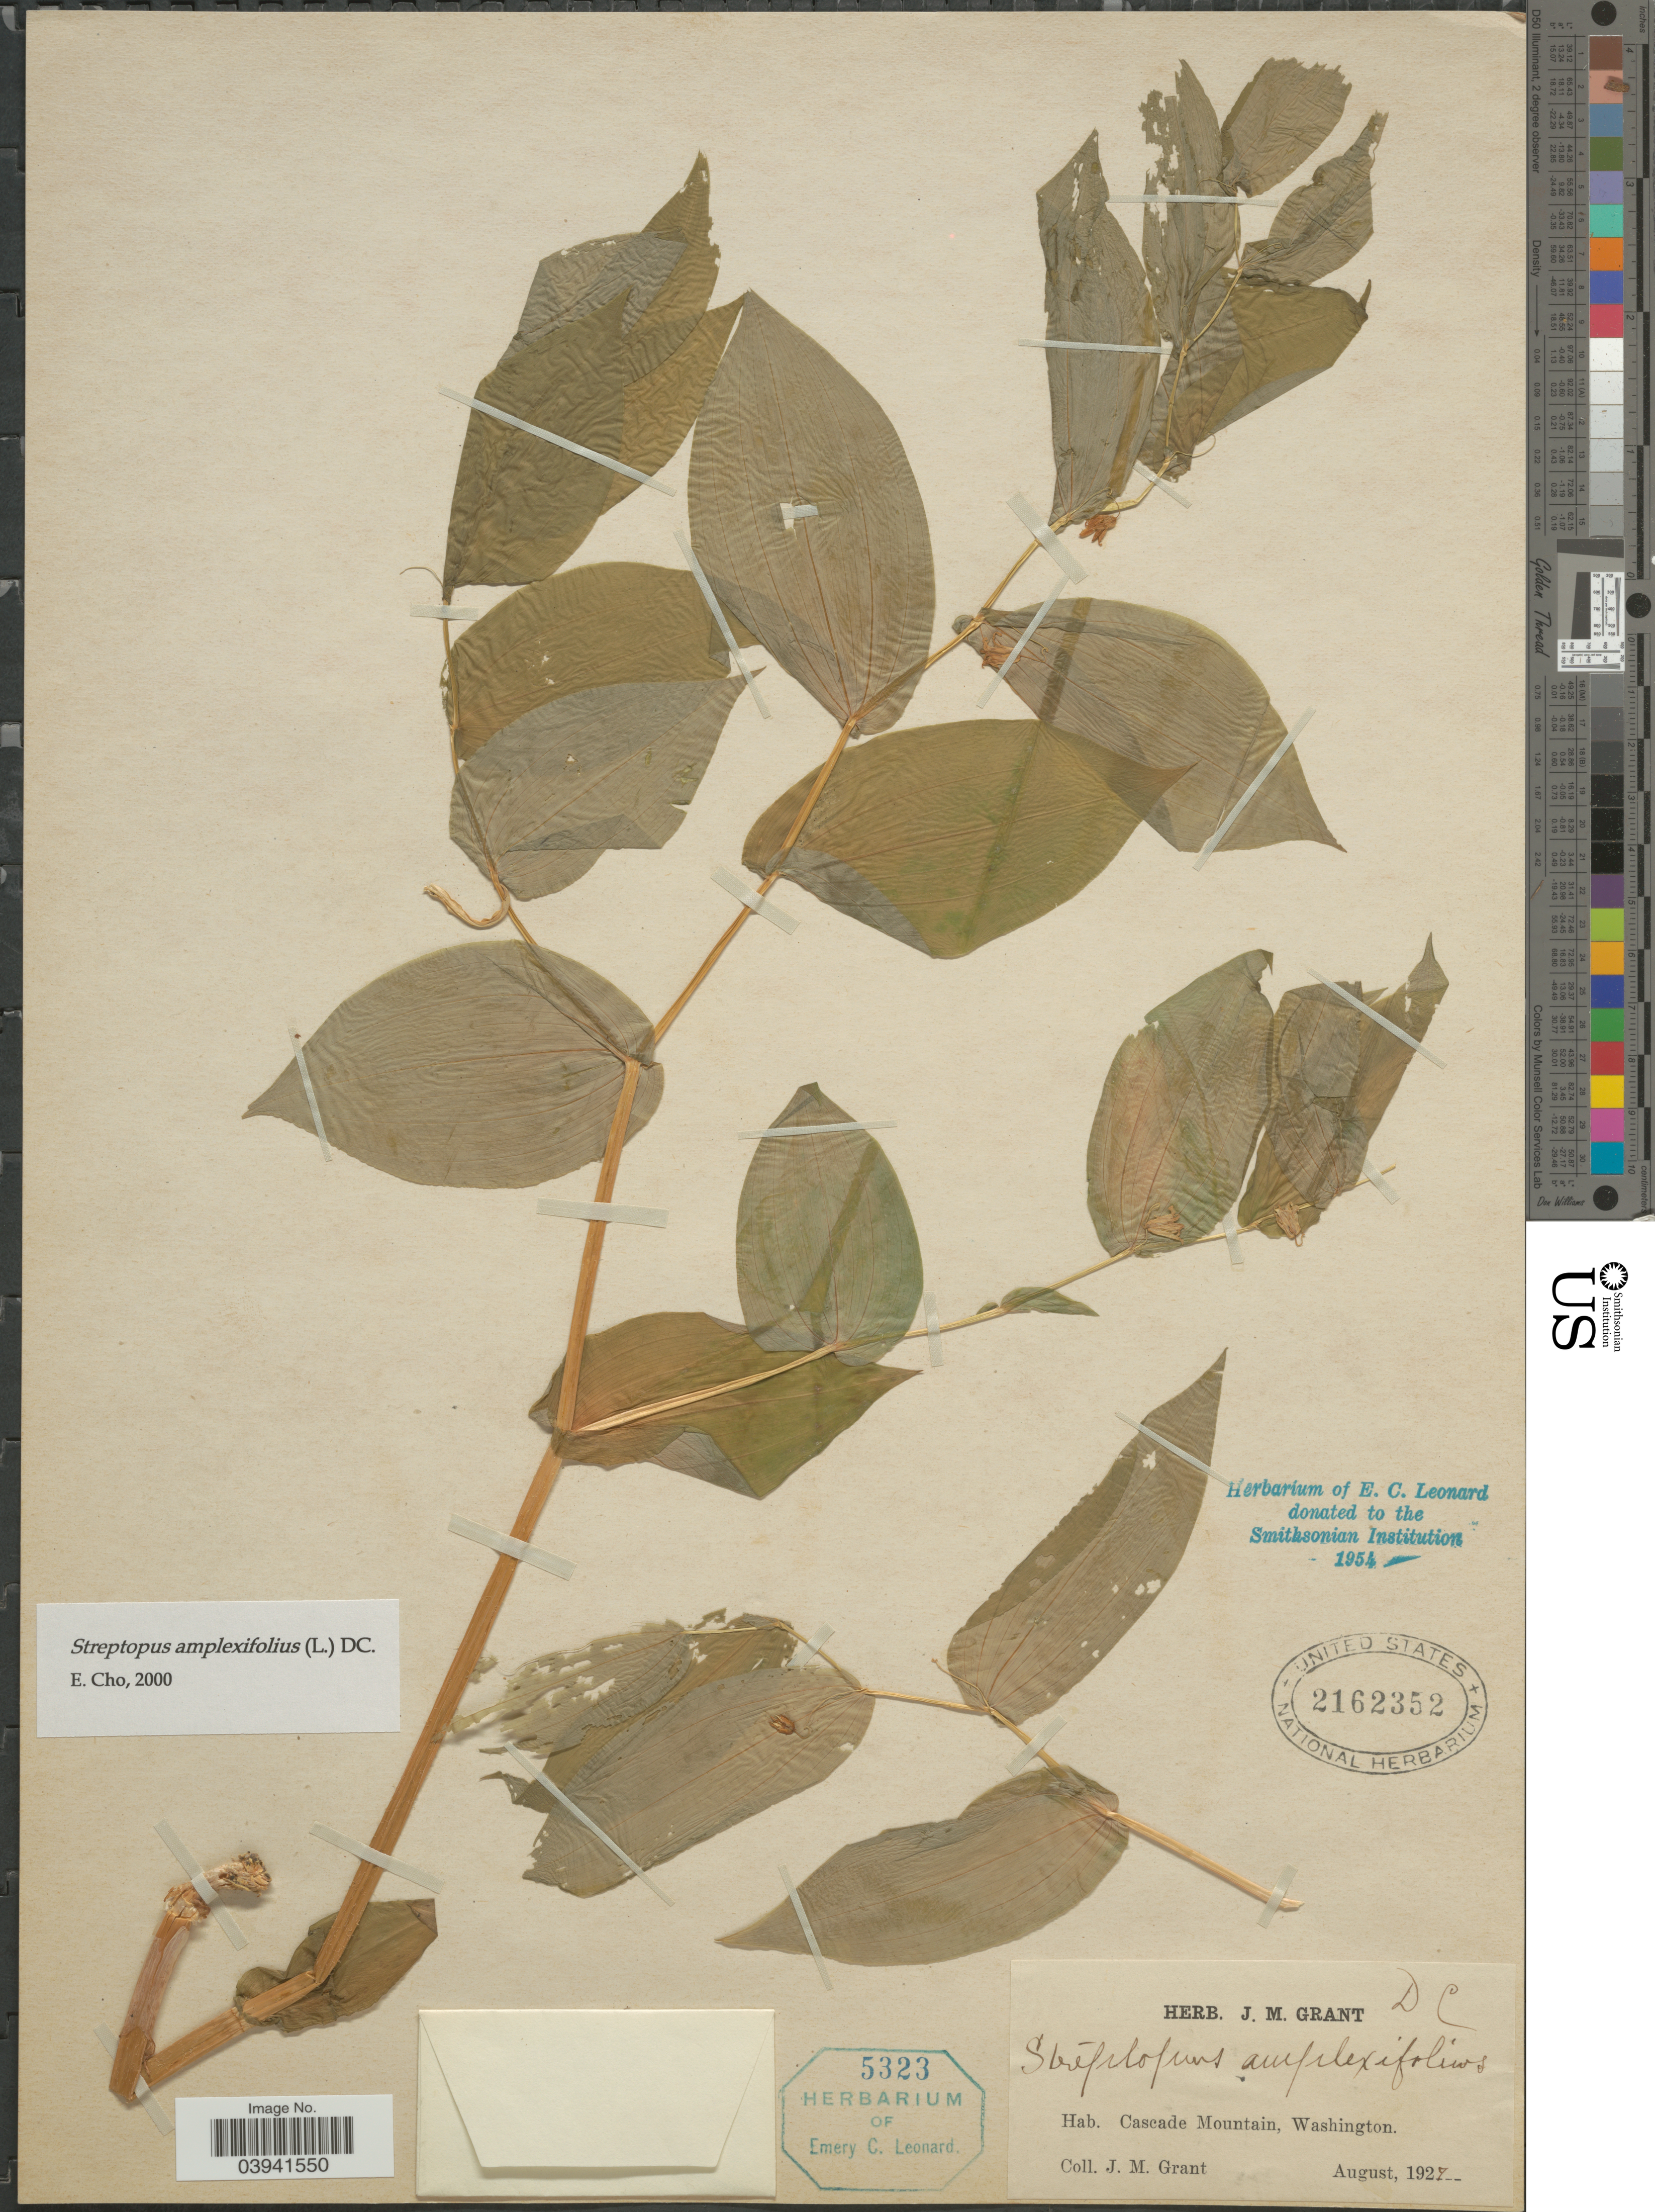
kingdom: Plantae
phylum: Tracheophyta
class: Liliopsida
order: Liliales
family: Liliaceae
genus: Streptopus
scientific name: Streptopus amplexifolius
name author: (L.) DC.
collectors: J. M. Grant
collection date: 1927-08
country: United States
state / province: Washington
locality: Cascade Mountain.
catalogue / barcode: US 2162352